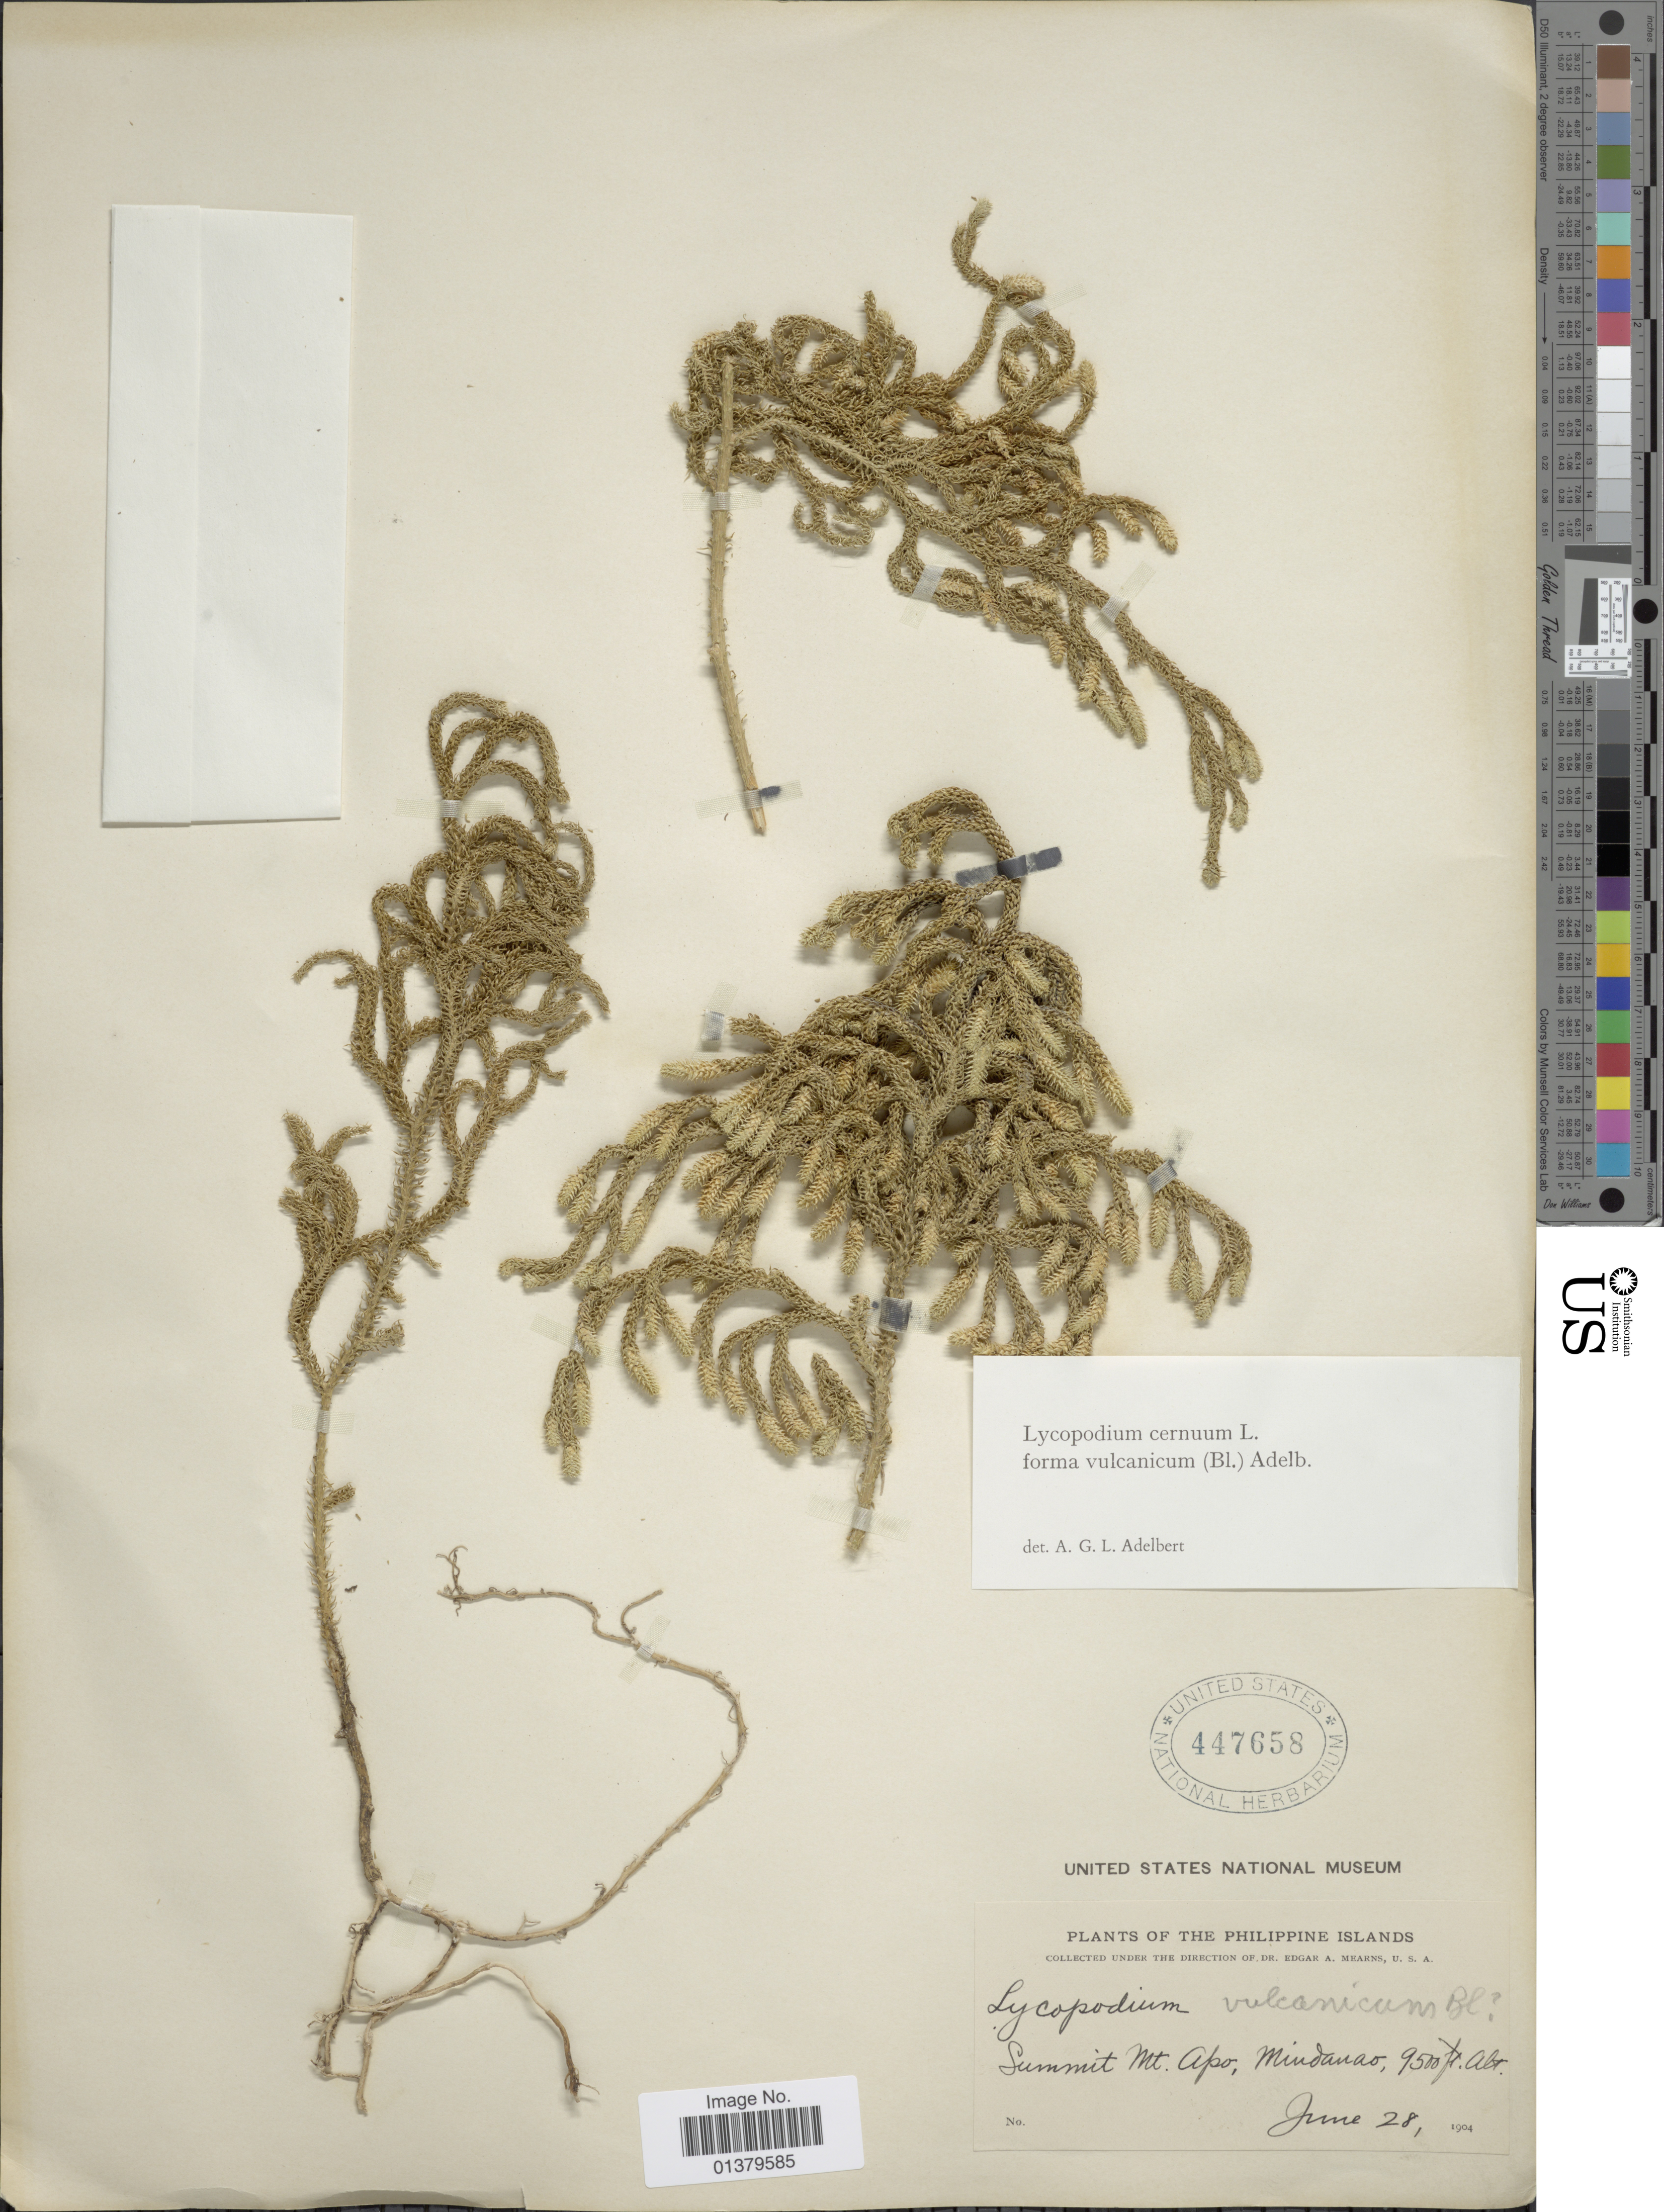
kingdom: Plantae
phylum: Tracheophyta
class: Lycopodiopsida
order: Lycopodiales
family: Lycopodiaceae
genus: Palhinhaea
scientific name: Palhinhaea cernua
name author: (L.) Vasc. & Franco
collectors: E. A. Mearns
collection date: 1904-06-28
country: Philippines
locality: The Philippine Islands, Summit Mt Apo, Mindanao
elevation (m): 2896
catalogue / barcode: US 447658